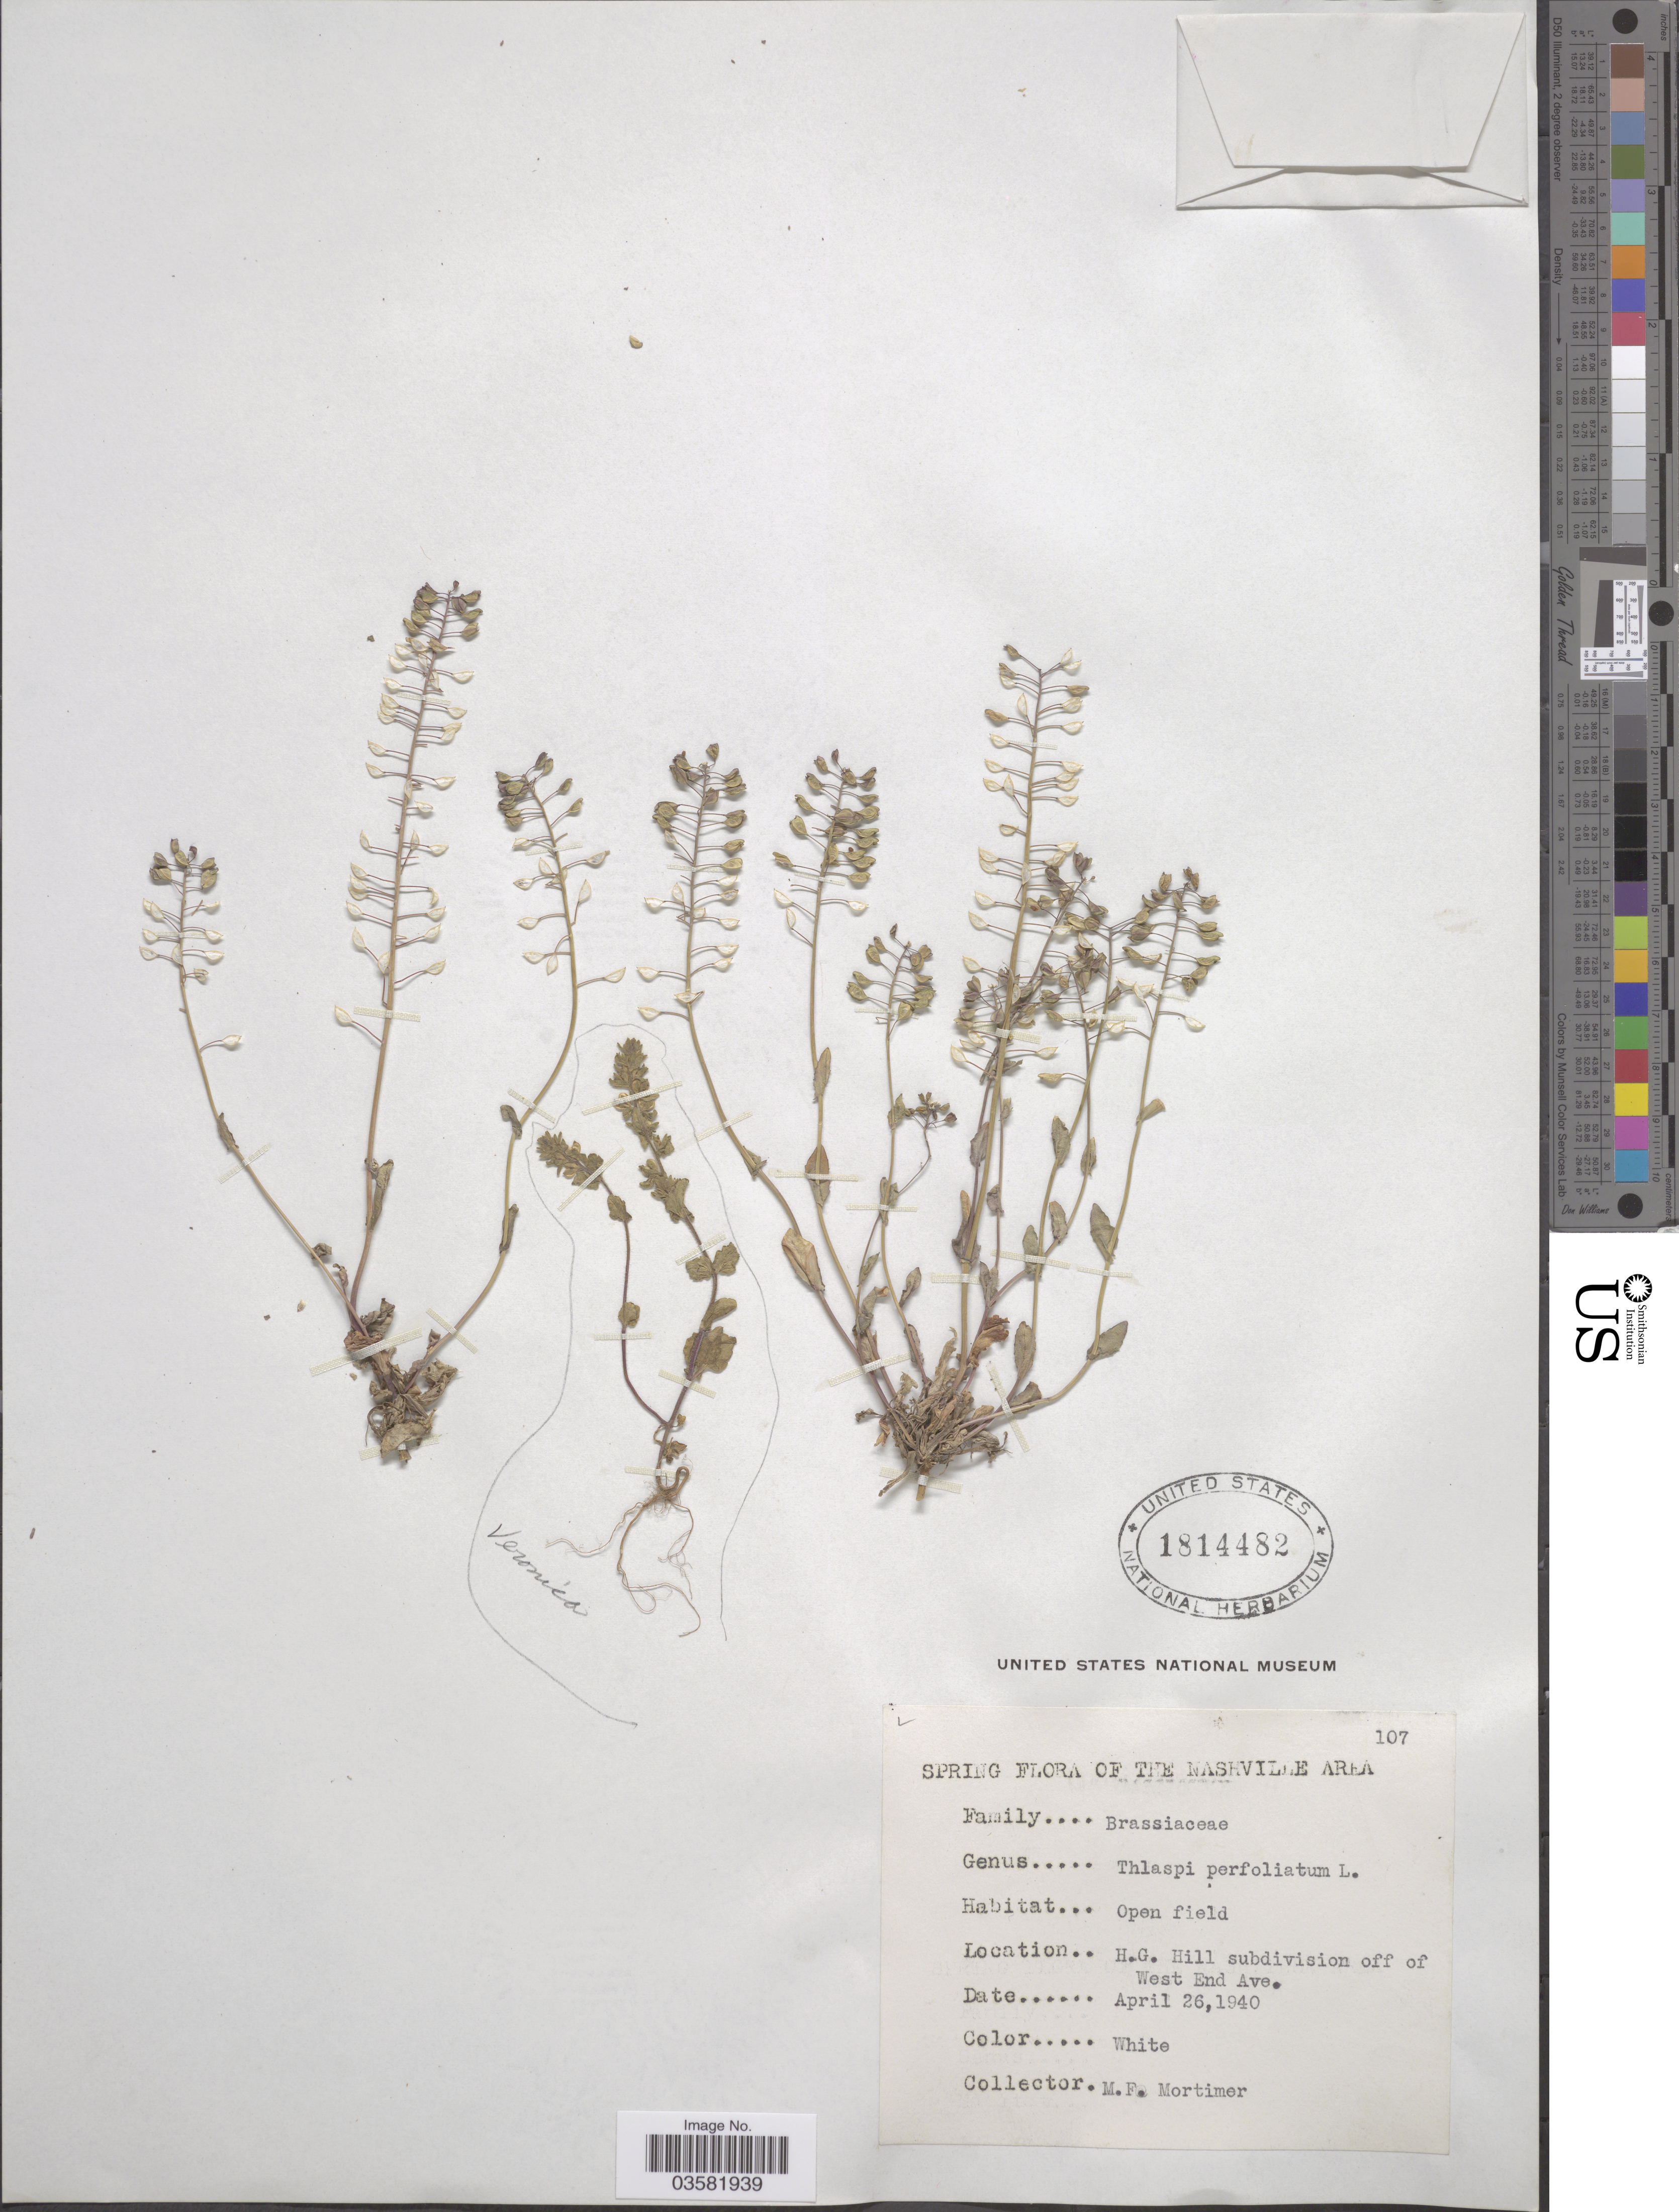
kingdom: Plantae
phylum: Tracheophyta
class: Magnoliopsida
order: Brassicales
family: Brassicaceae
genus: Thlaspi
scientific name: Thlaspi perfoliatum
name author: L.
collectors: M. Mortimer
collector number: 107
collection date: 1940-04-26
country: United States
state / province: Tennessee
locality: The Nashville Area. H.G. Hill subdivision off of West End Ave.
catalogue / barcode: US 1814482